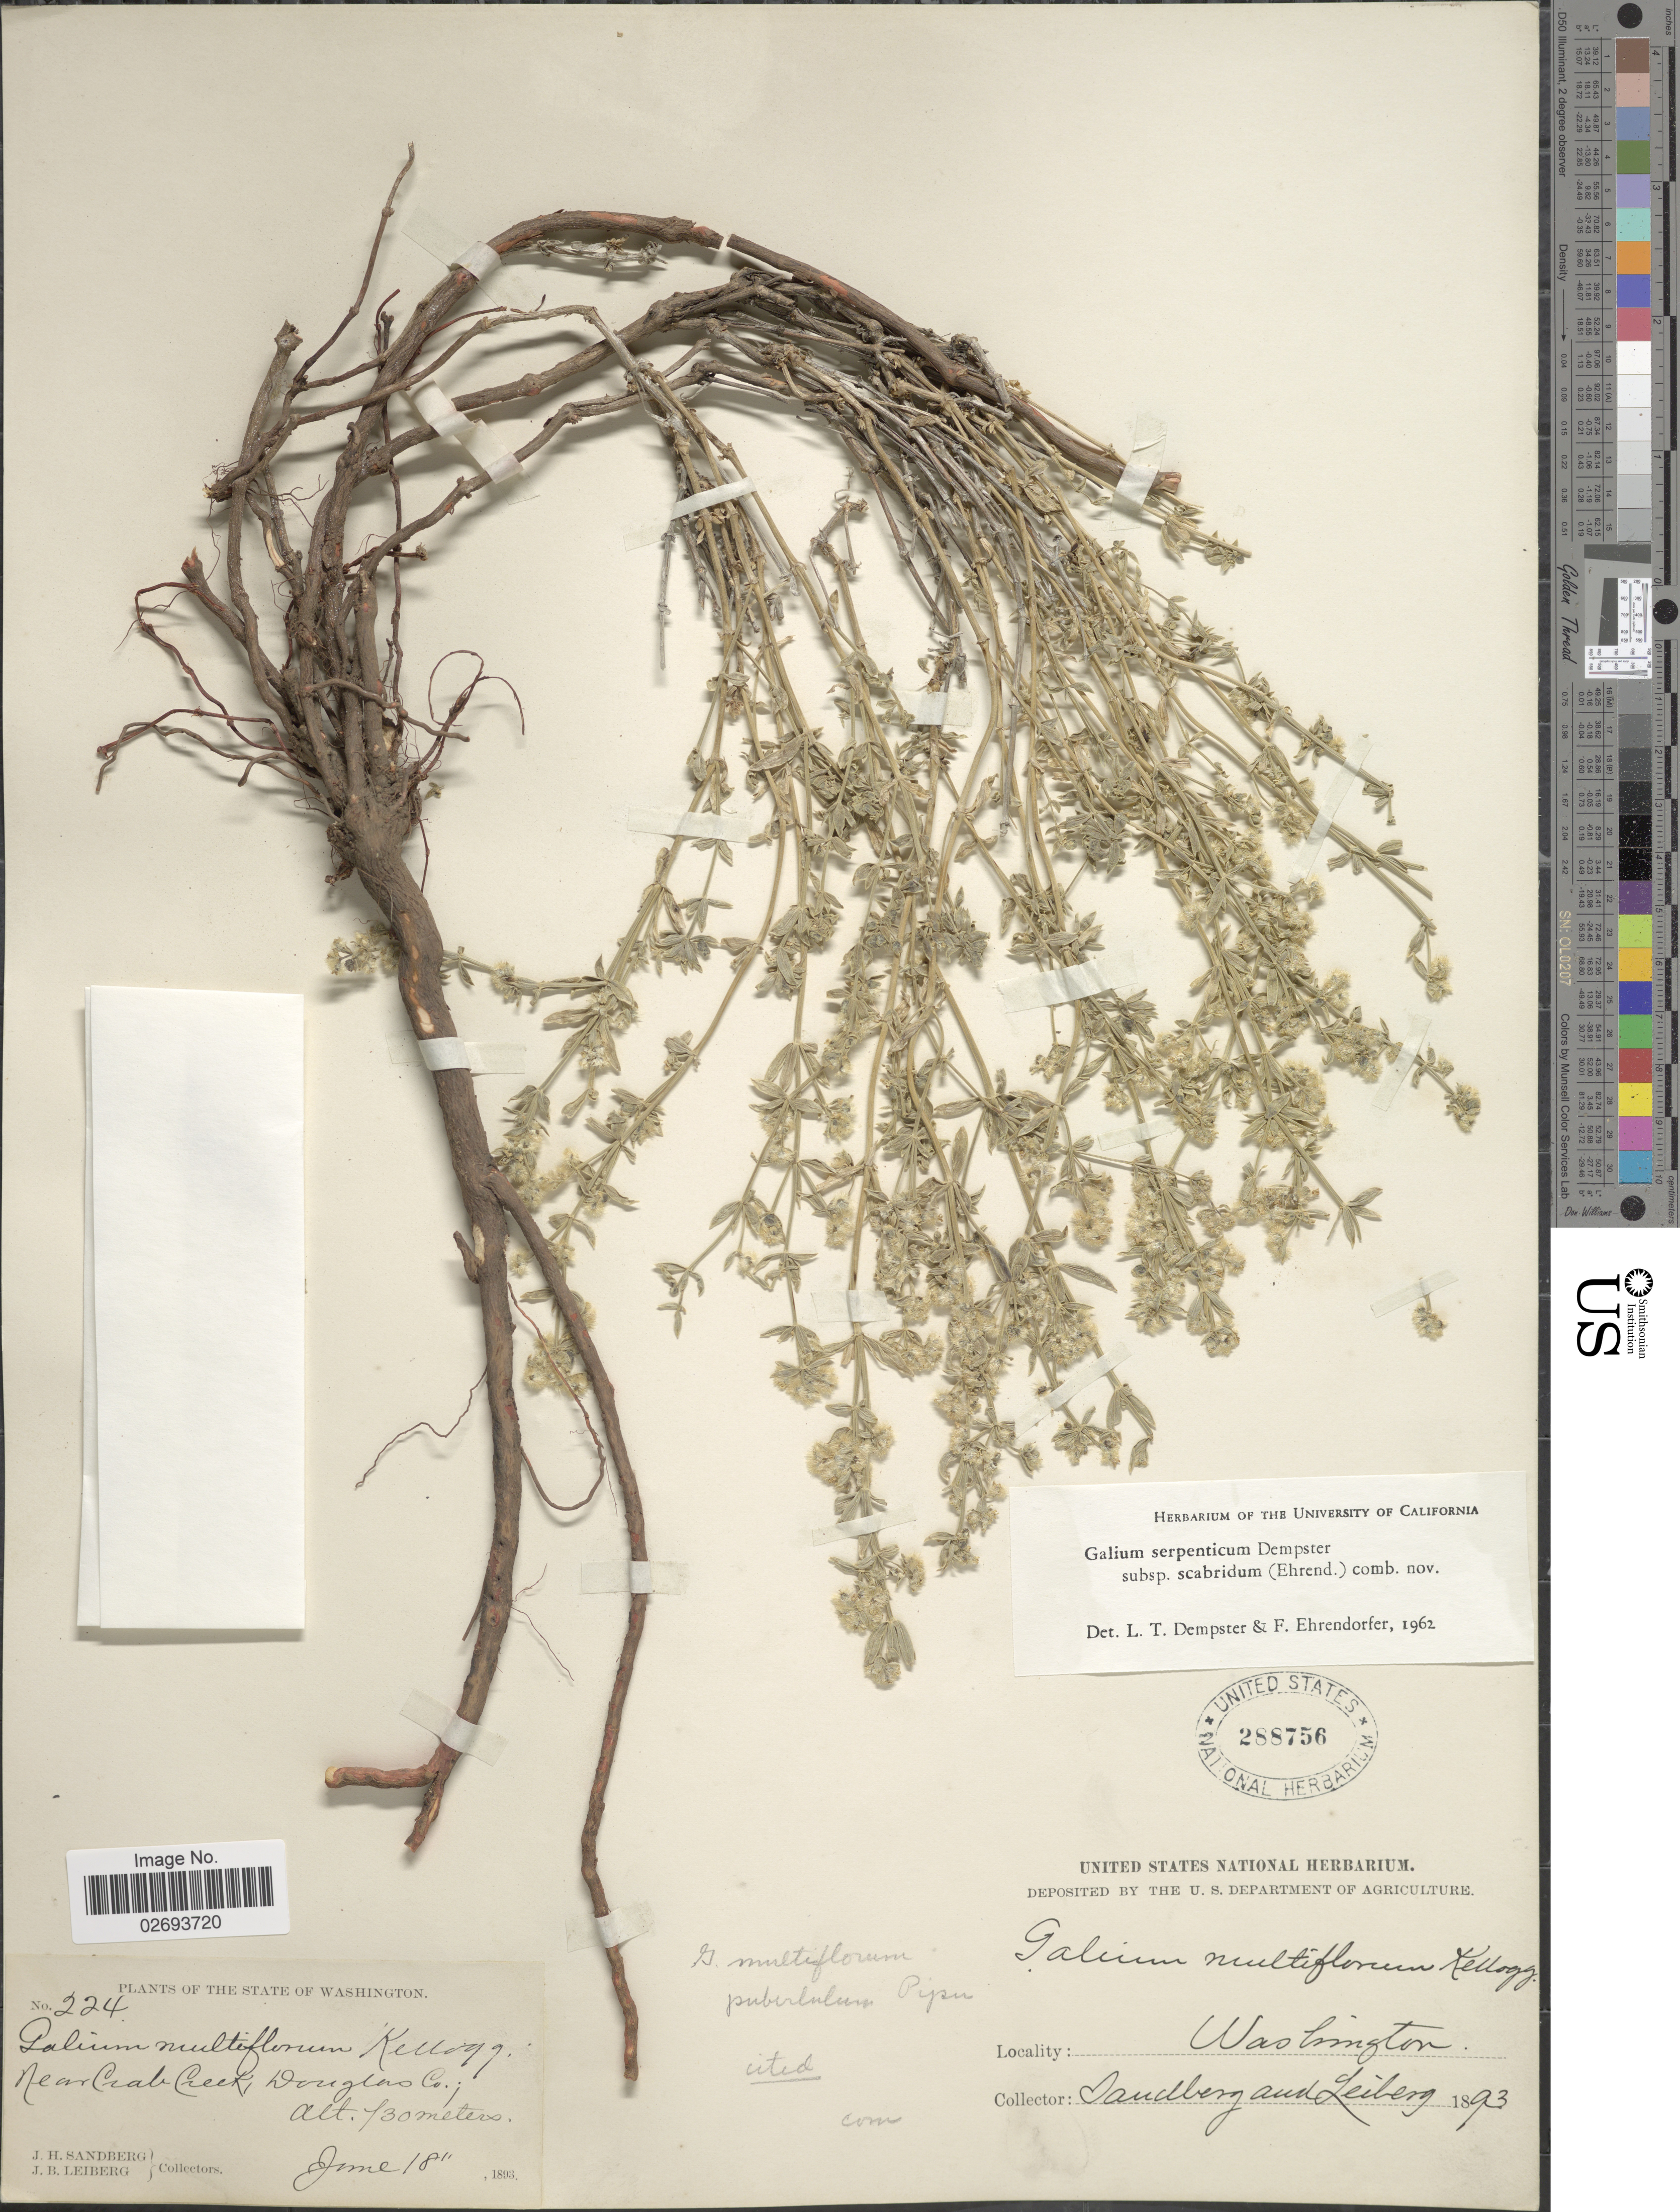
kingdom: Plantae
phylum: Tracheophyta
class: Magnoliopsida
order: Gentianales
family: Rubiaceae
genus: Galium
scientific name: Galium serpenticum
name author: Dempster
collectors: J. H. Sandberg & J. B. Leiberg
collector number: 224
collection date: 1893-06-18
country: United States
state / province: Washington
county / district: Douglas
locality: Near Crab Creek, Douglas Co.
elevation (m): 730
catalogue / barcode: US 288756